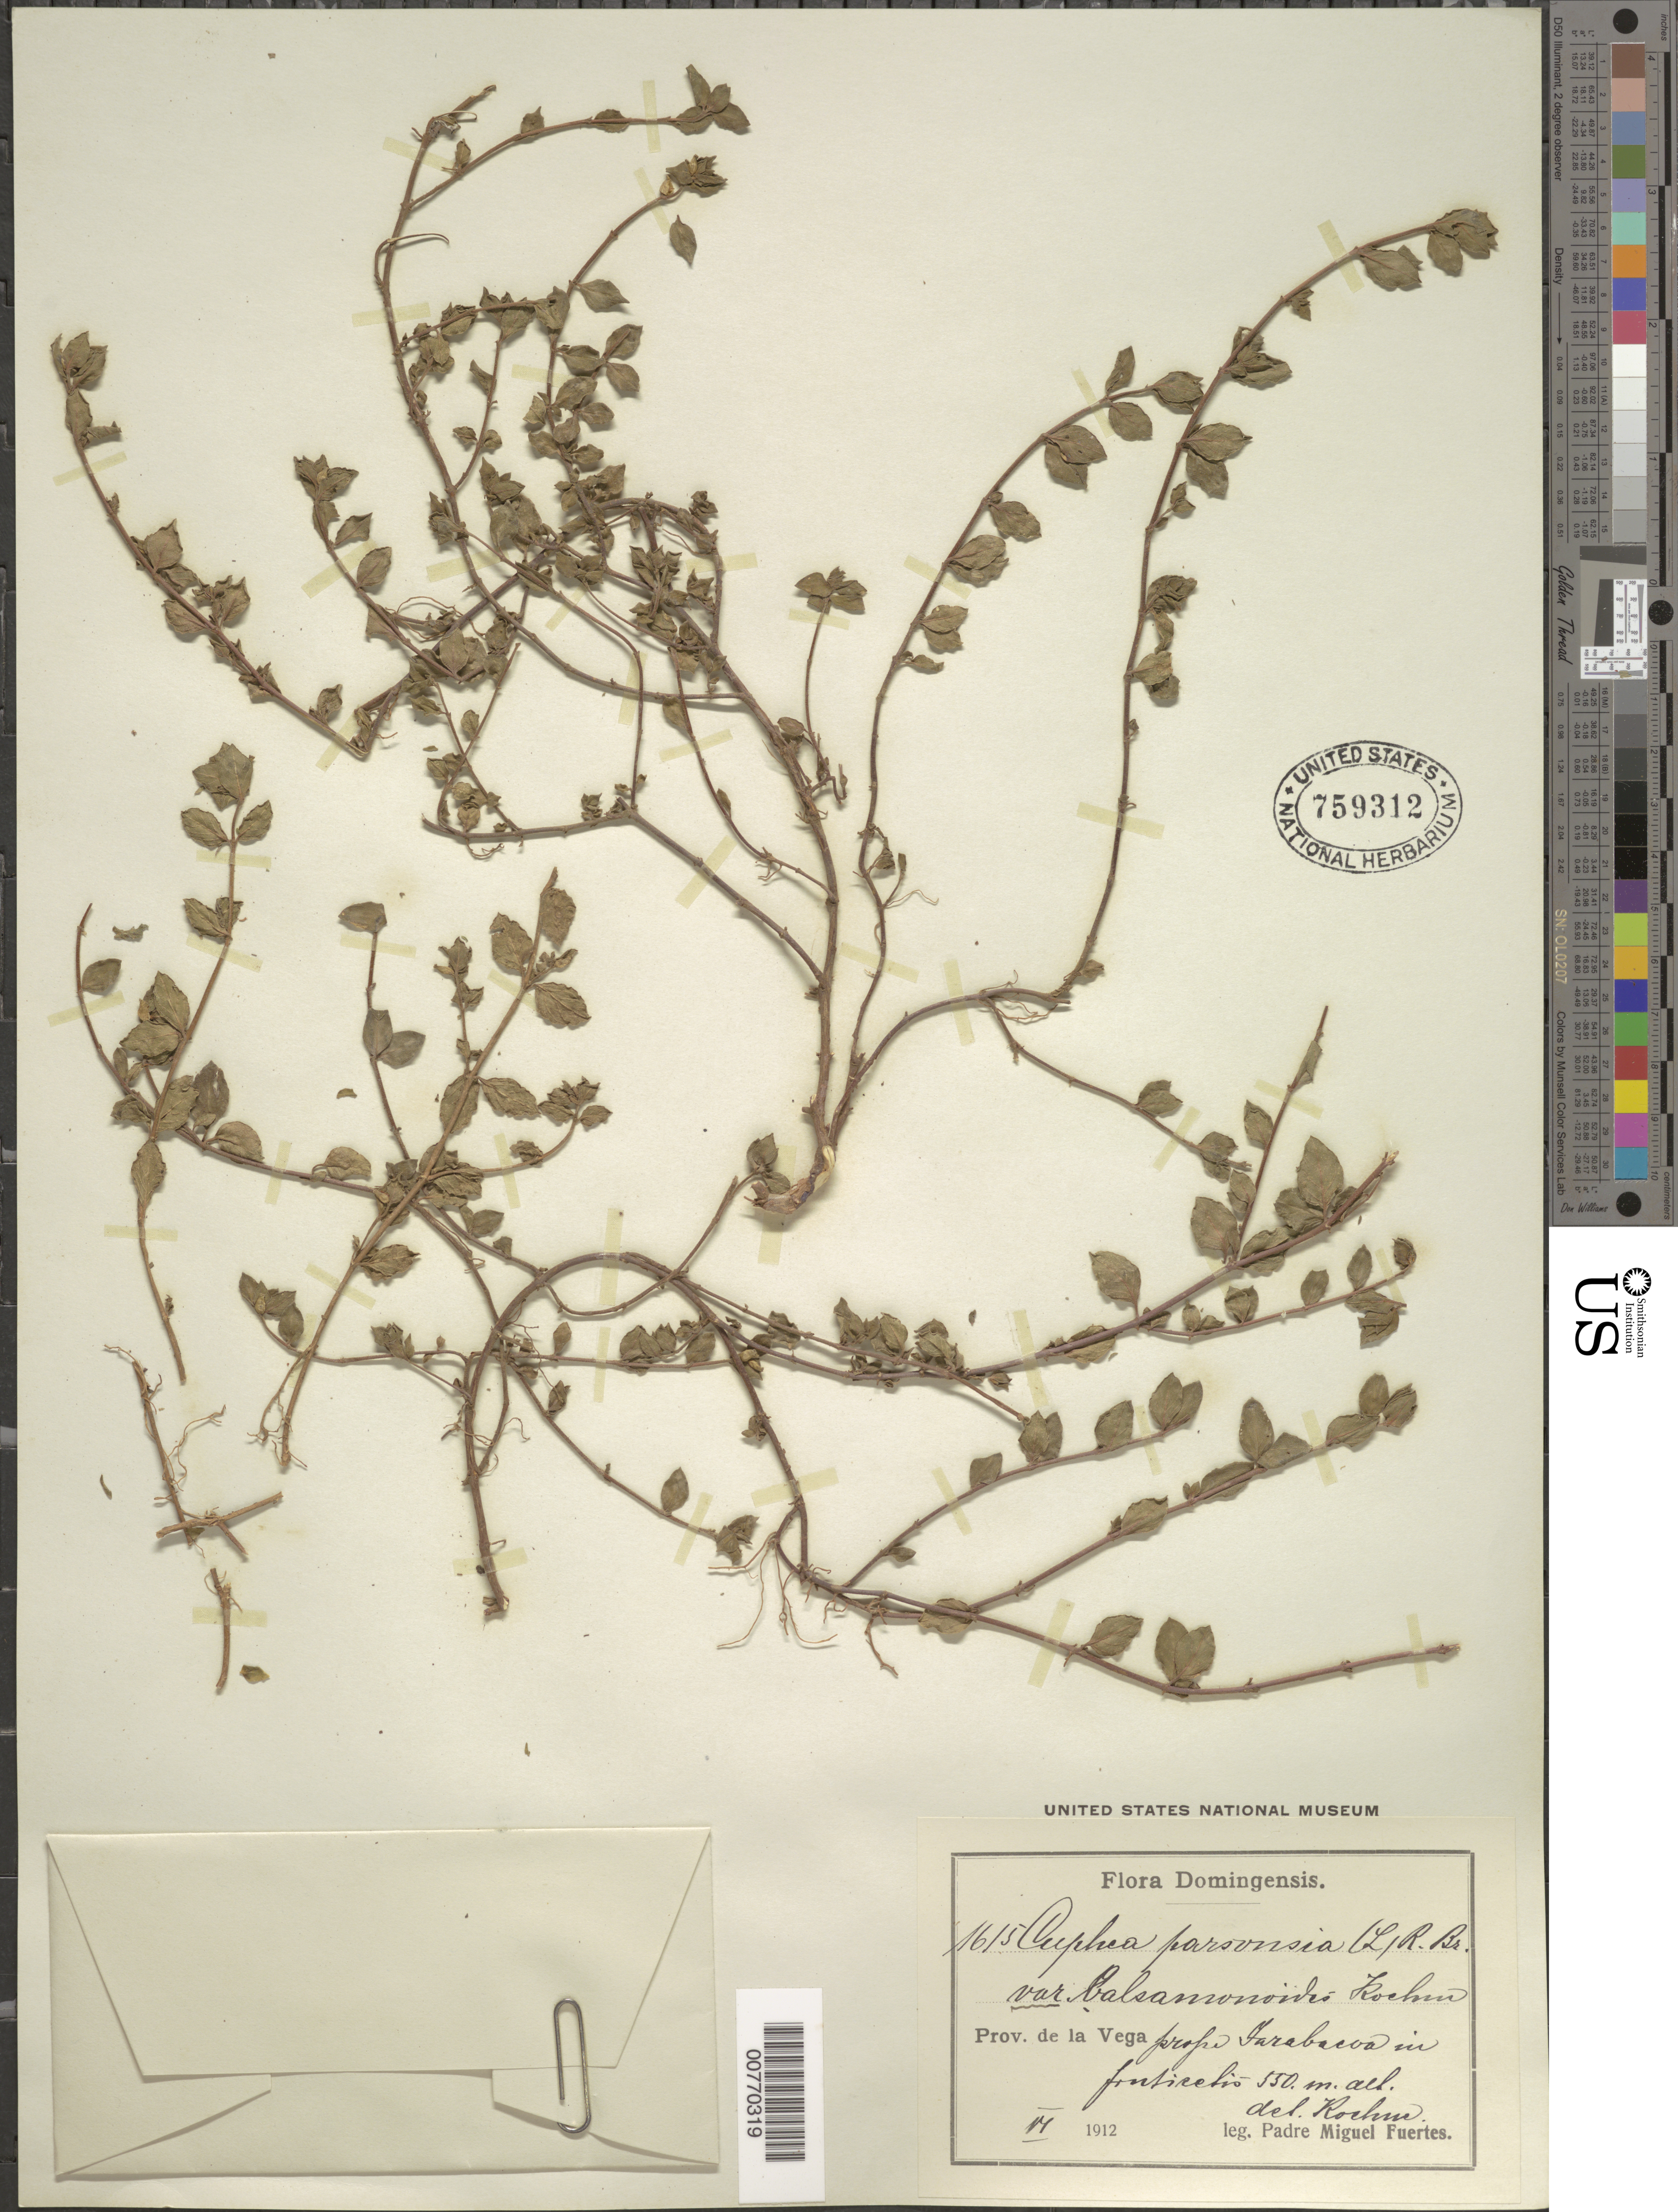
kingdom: Plantae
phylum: Tracheophyta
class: Magnoliopsida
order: Myrtales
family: Lythraceae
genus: Cuphea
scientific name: Cuphea parsonsia var. parsonsia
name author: (L.) R. Br. ex Steud.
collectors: M. D. Fuertes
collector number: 1615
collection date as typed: Jun 1912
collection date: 1912-06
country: Dominican Republic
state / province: La Vega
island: Hispaniola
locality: Jarabacoa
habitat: Forest.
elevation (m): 550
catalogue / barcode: US 759312